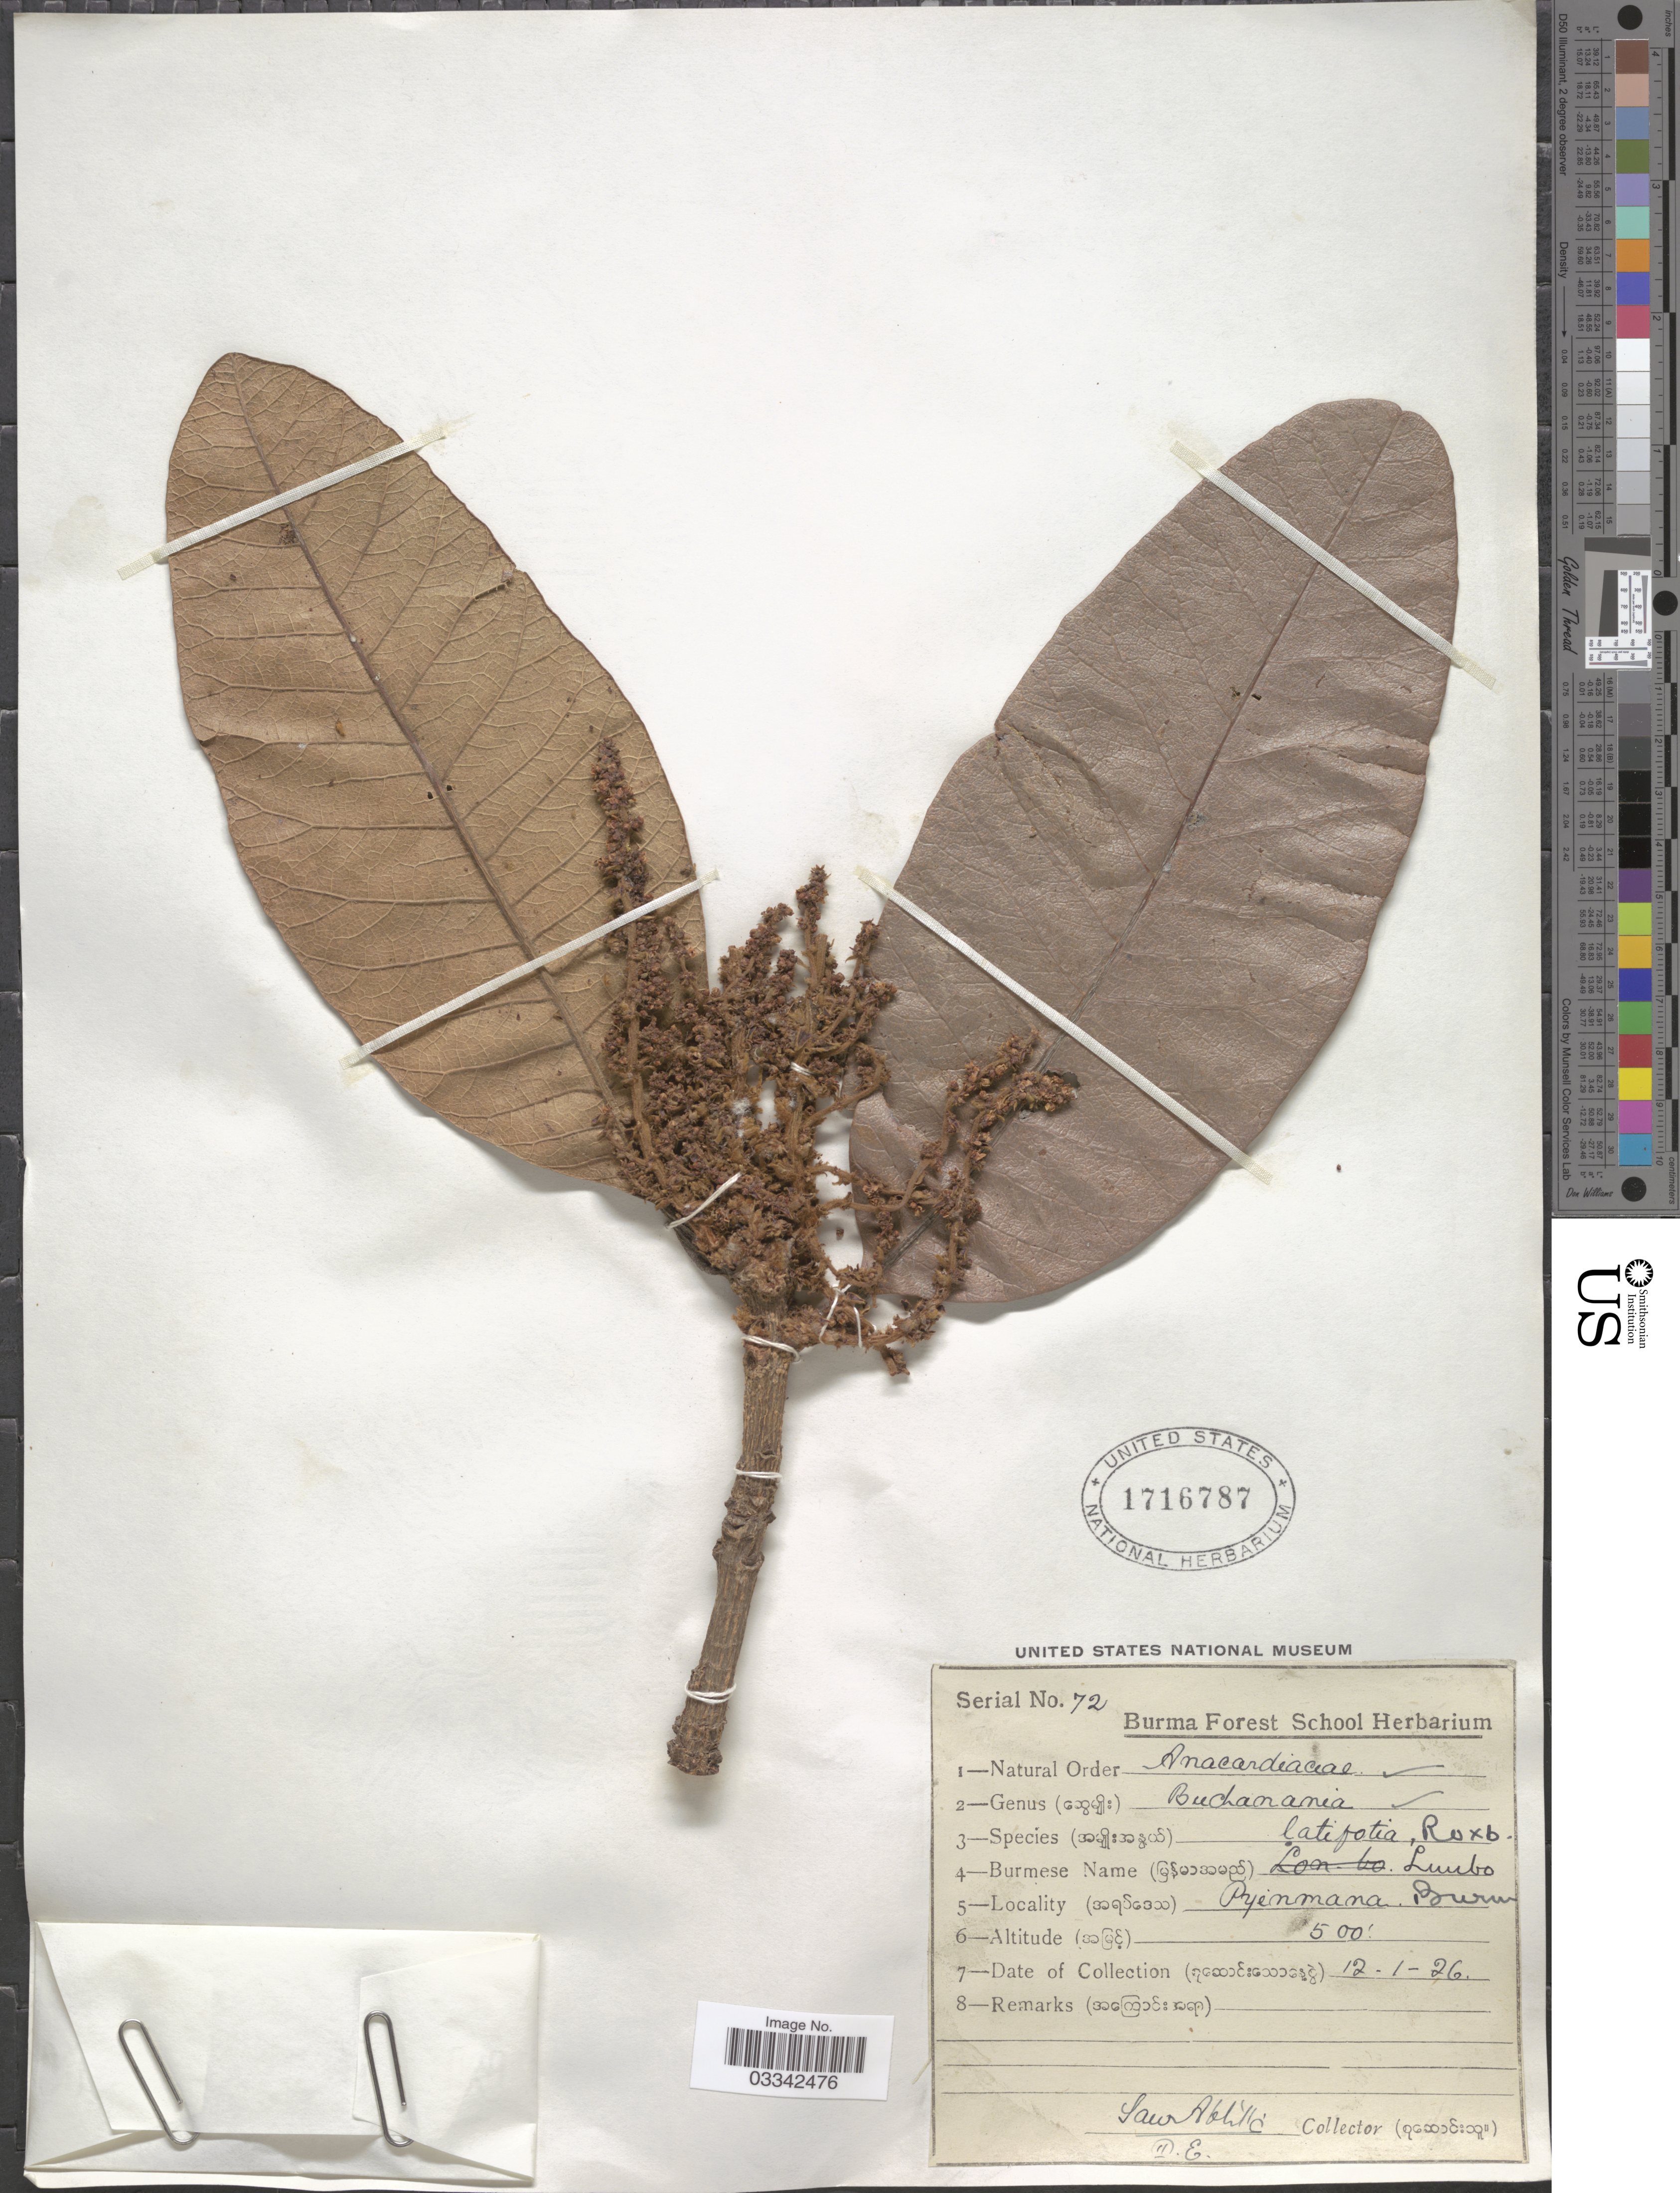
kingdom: Plantae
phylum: Tracheophyta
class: Magnoliopsida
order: Sapindales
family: Anacardiaceae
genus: Buchanania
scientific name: Buchanania latifolia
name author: Roxb.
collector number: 72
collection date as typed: Transcribed d/m/y: 12/1/26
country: Myanmar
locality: Pyinmana. Burma.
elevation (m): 152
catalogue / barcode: US 1716787